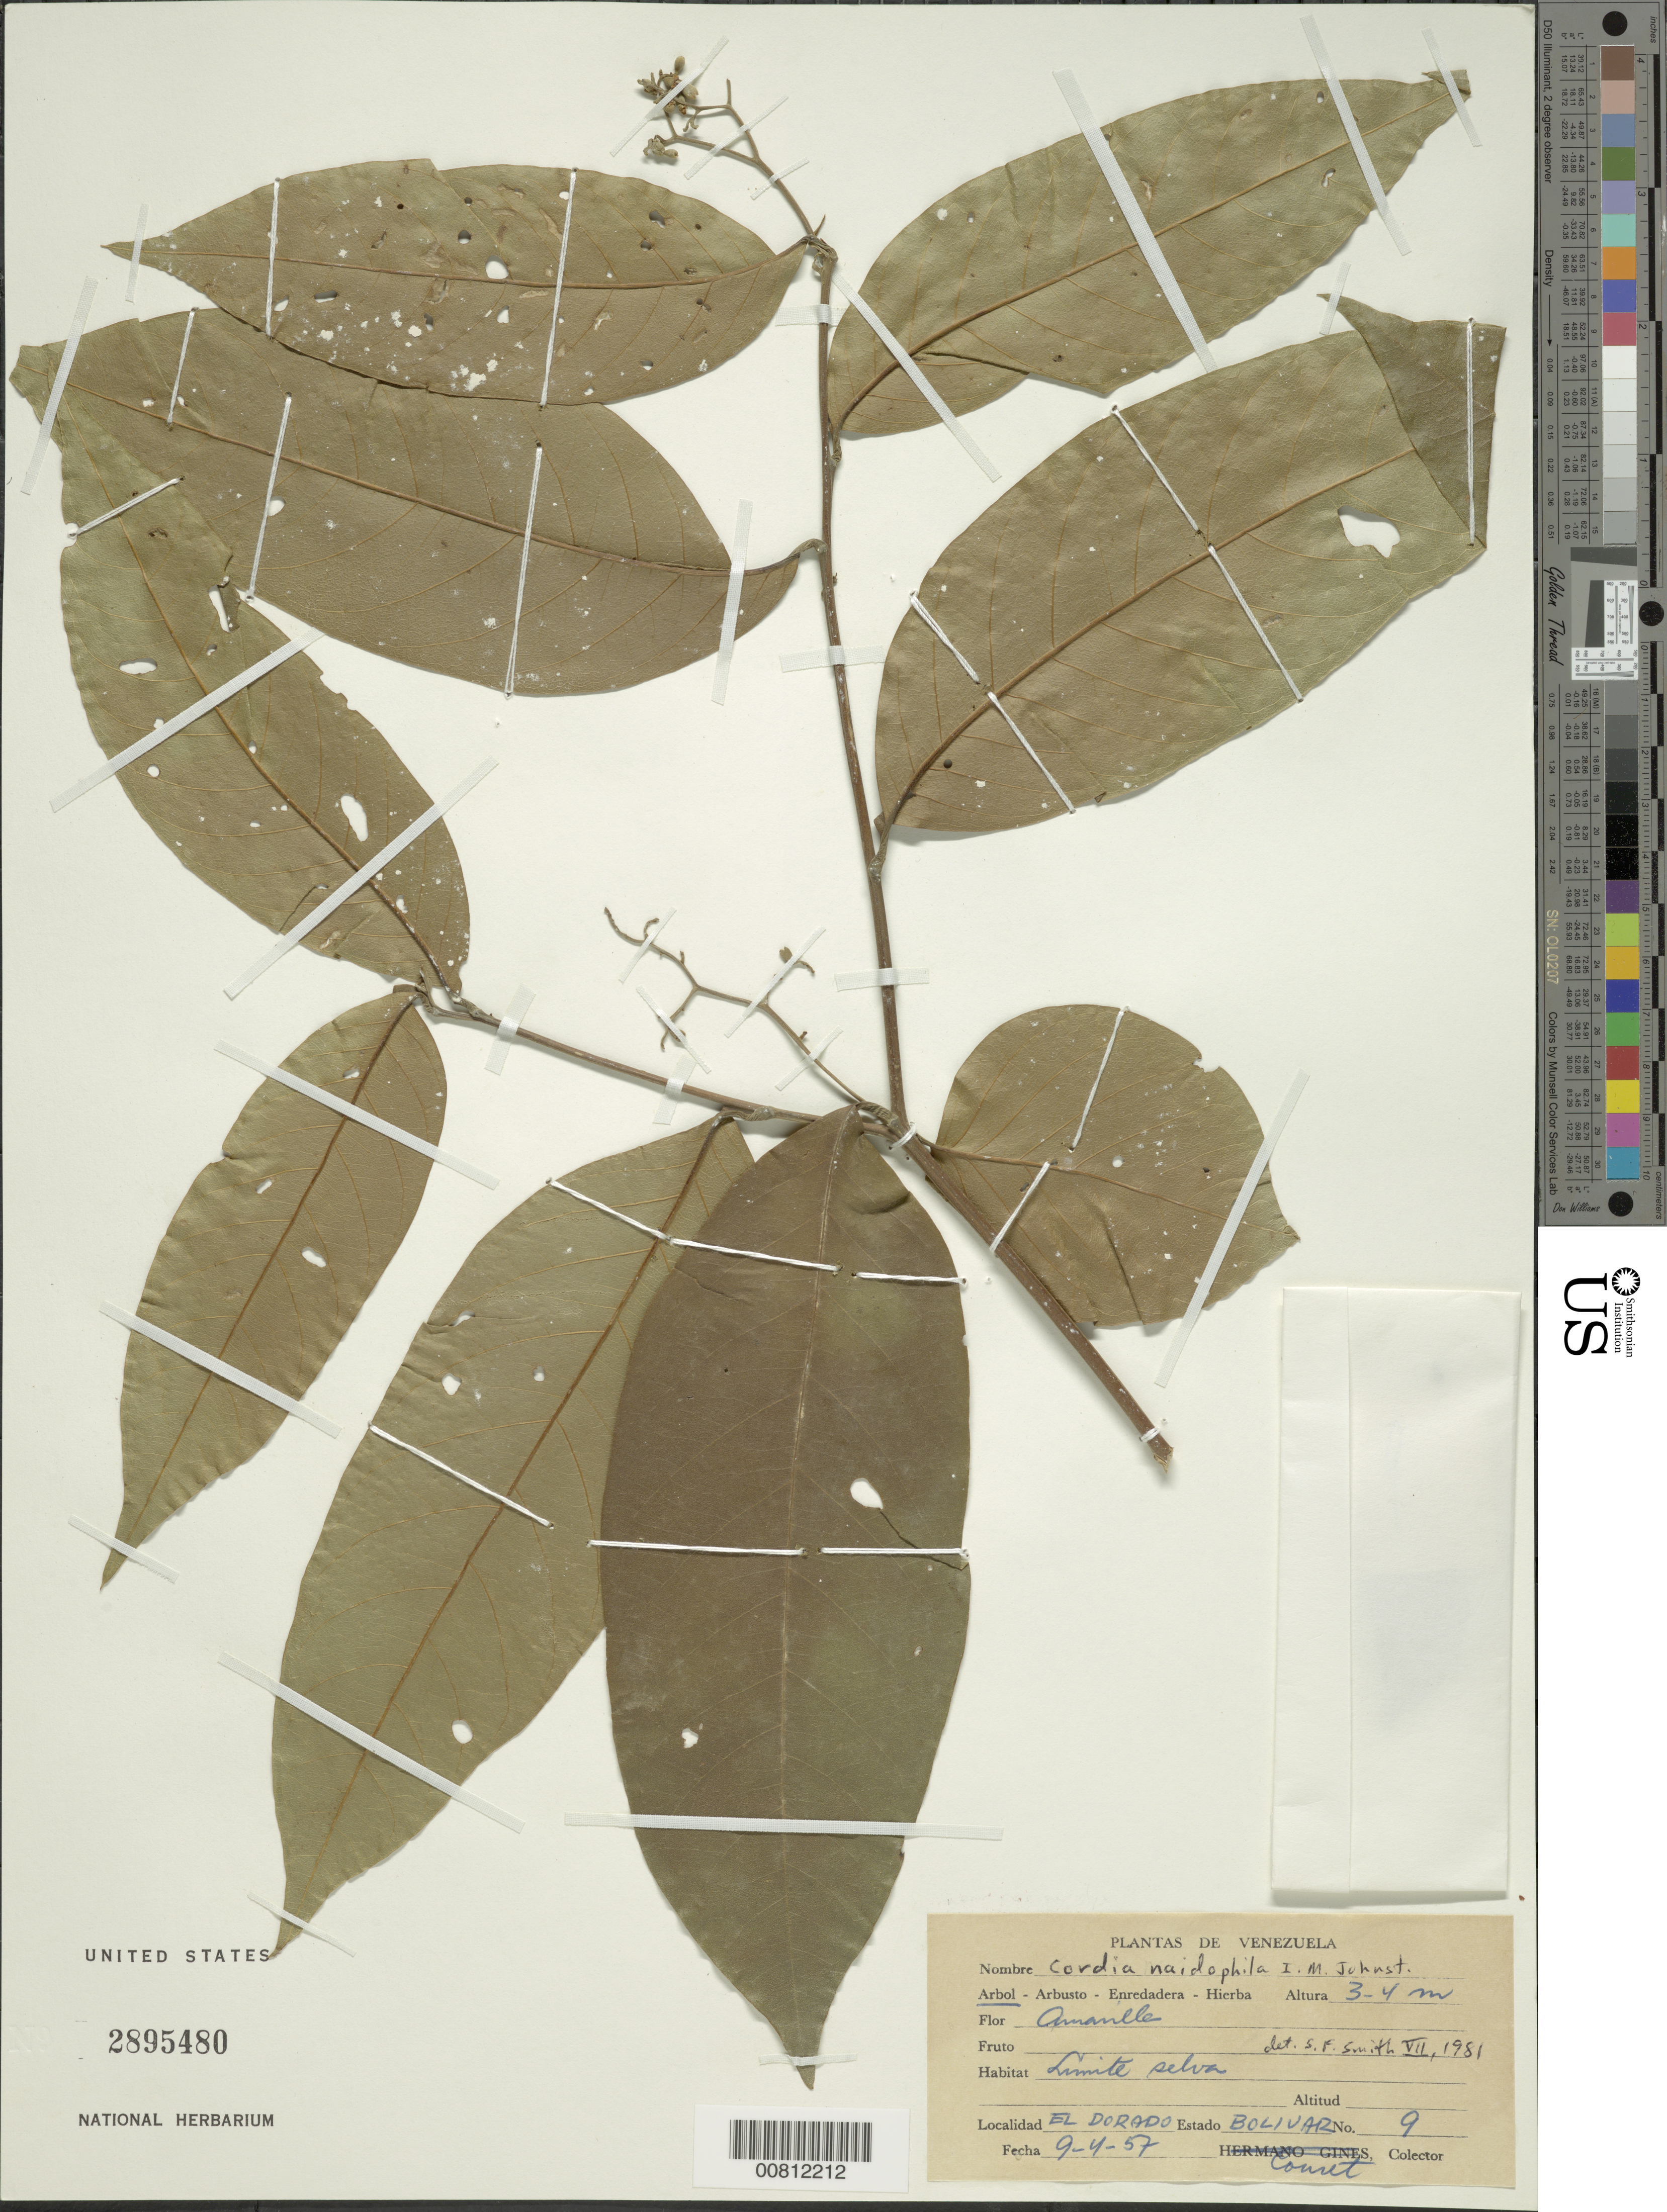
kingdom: Plantae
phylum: Tracheophyta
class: Magnoliopsida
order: Boraginales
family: Cordiaceae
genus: Cordia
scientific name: Cordia naidophila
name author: I.M. Johnst.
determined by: Smith, Stephen F., (US), NMNH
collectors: -. Couret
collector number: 9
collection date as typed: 9-Apr-57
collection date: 1957-04-09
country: Venezuela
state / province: Bolívar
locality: El Dorado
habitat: Limite selva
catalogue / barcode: US 2895480